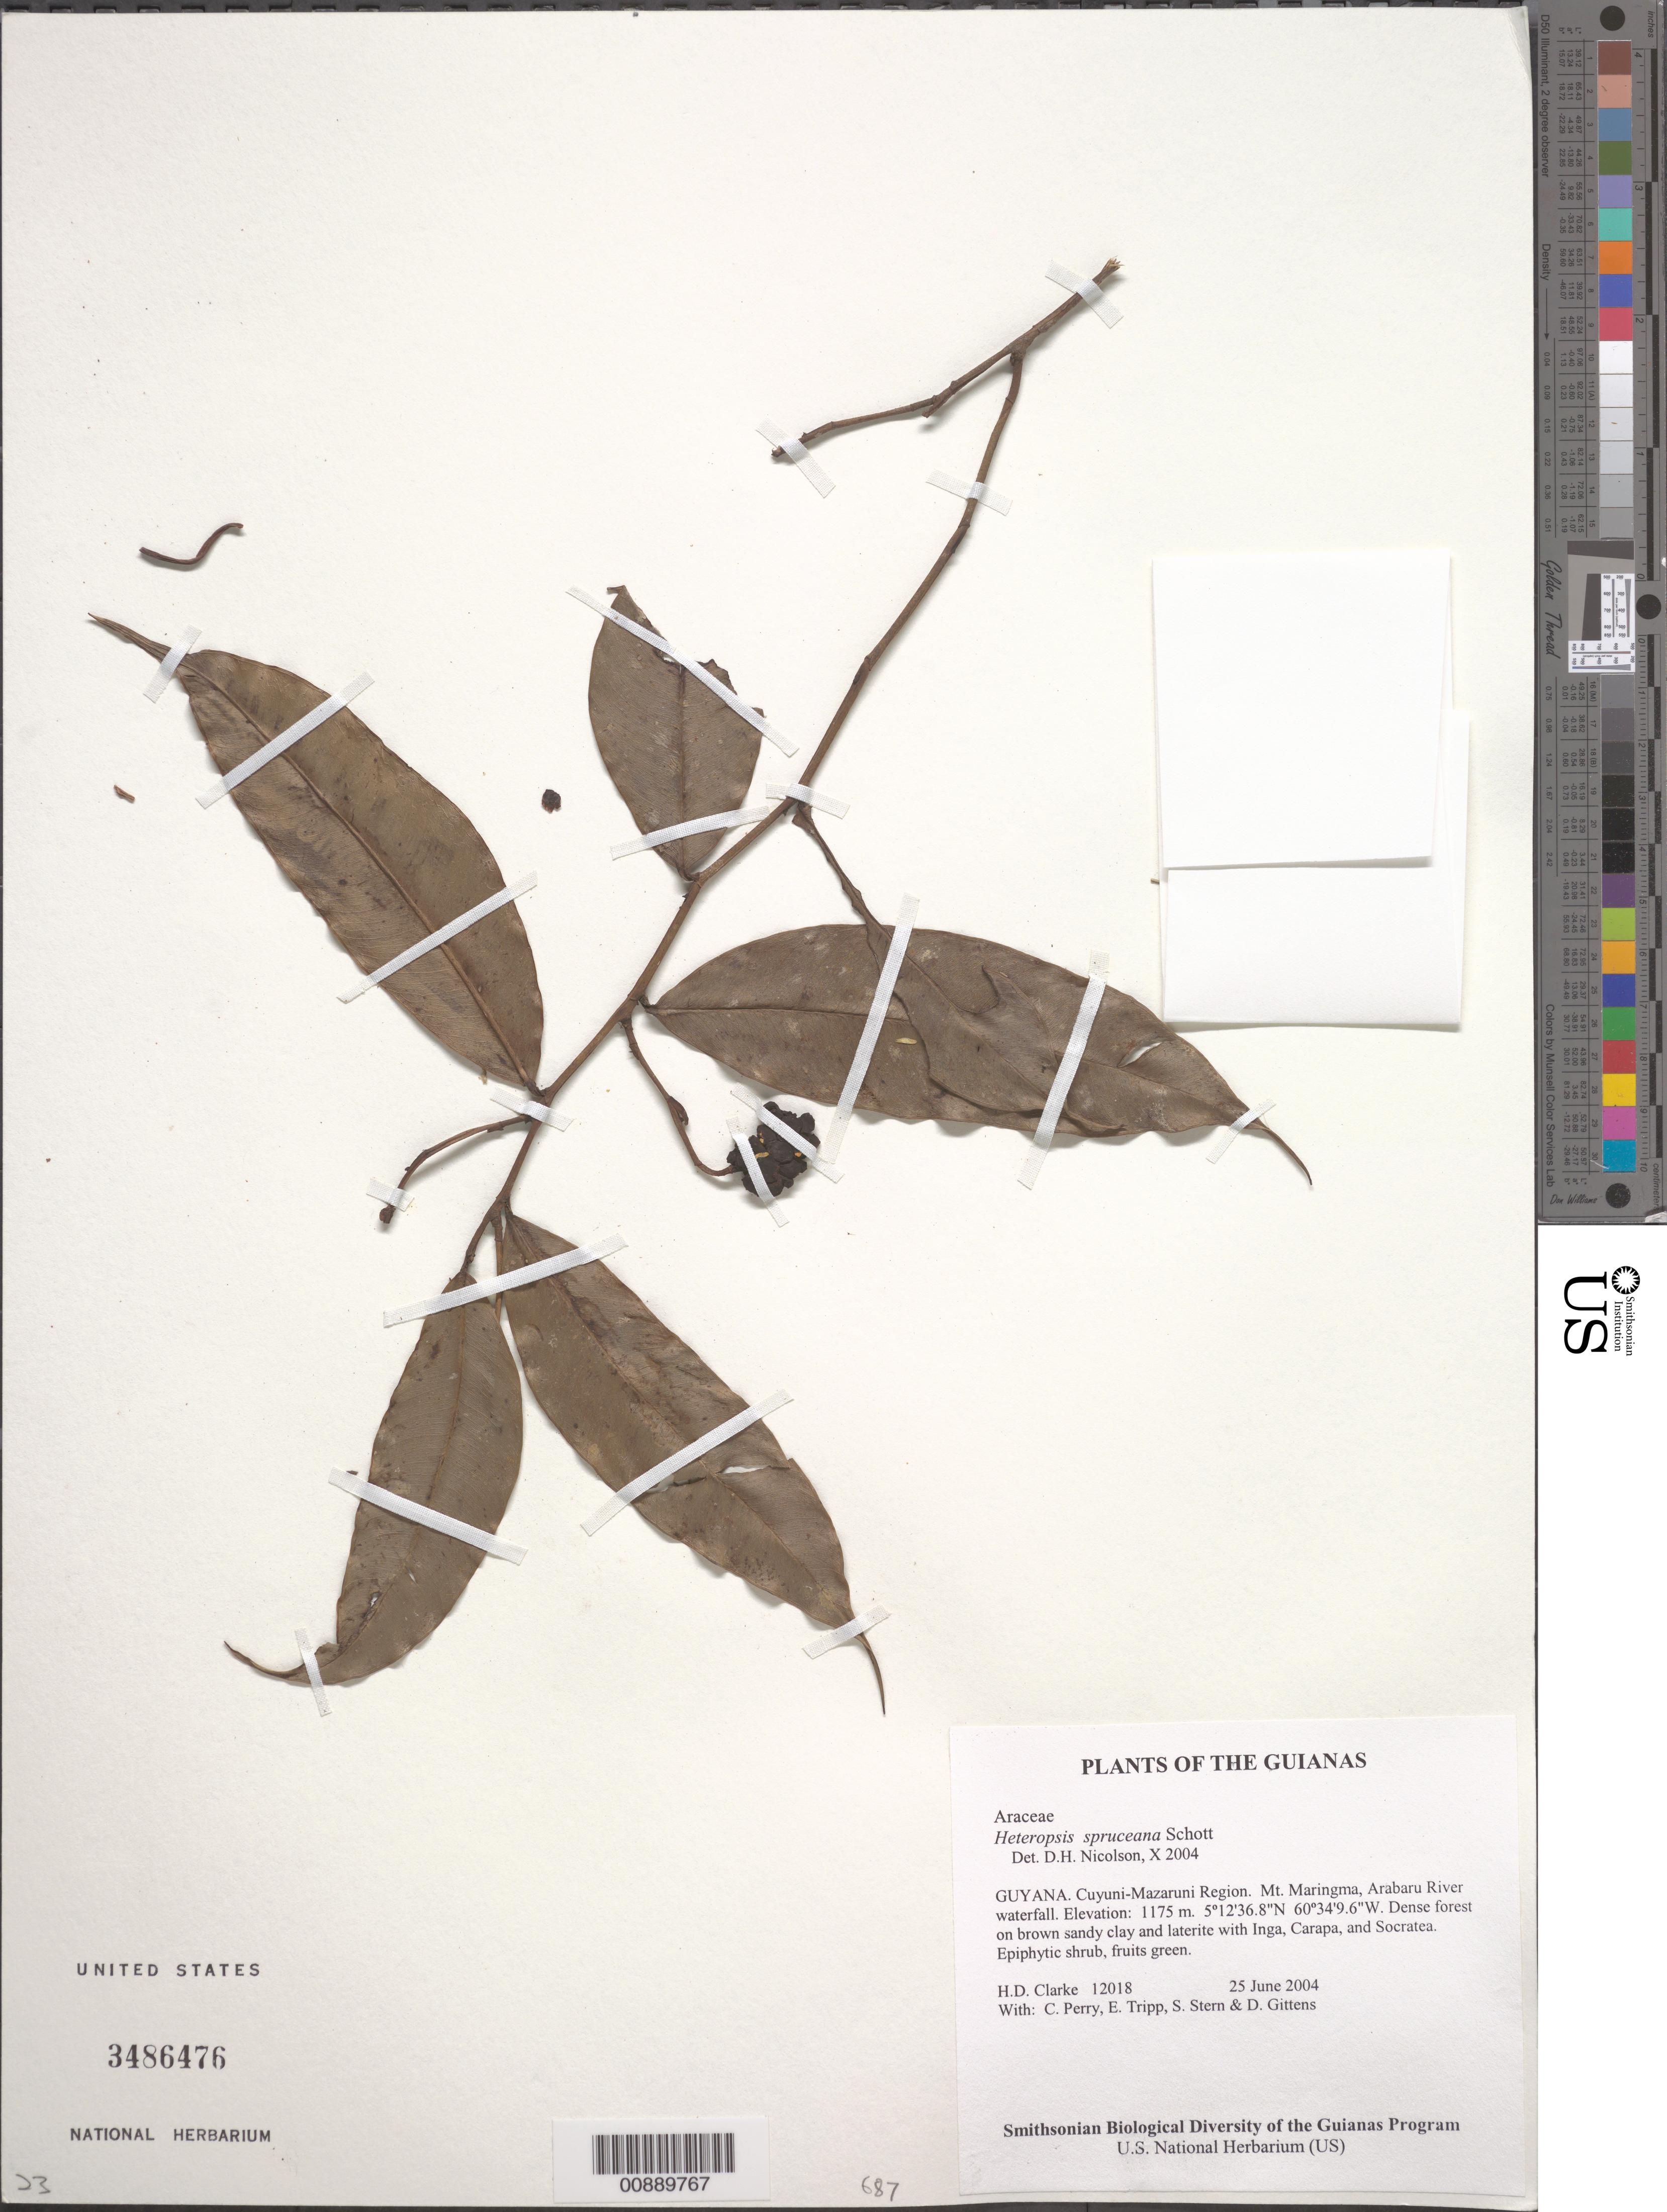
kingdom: Plantae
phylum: Tracheophyta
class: Liliopsida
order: Alismatales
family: Araceae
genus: Heteropsis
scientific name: Heteropsis spruceana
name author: Schott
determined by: Nicolson, Dan H.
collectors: H. D. Clarke, C. Perry, E. Tripp, S. R. Stern & D. Gittens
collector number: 12018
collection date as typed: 25 June 2004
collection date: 2004-06-25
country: Guyana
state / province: Cuyuni-Mazaruni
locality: Mt. Maringma, Arabaru River waterfall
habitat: Dense forest on brown sandy clay and laterite with Inga, Carapa, and Socratea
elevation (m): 1175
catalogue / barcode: US 3486476